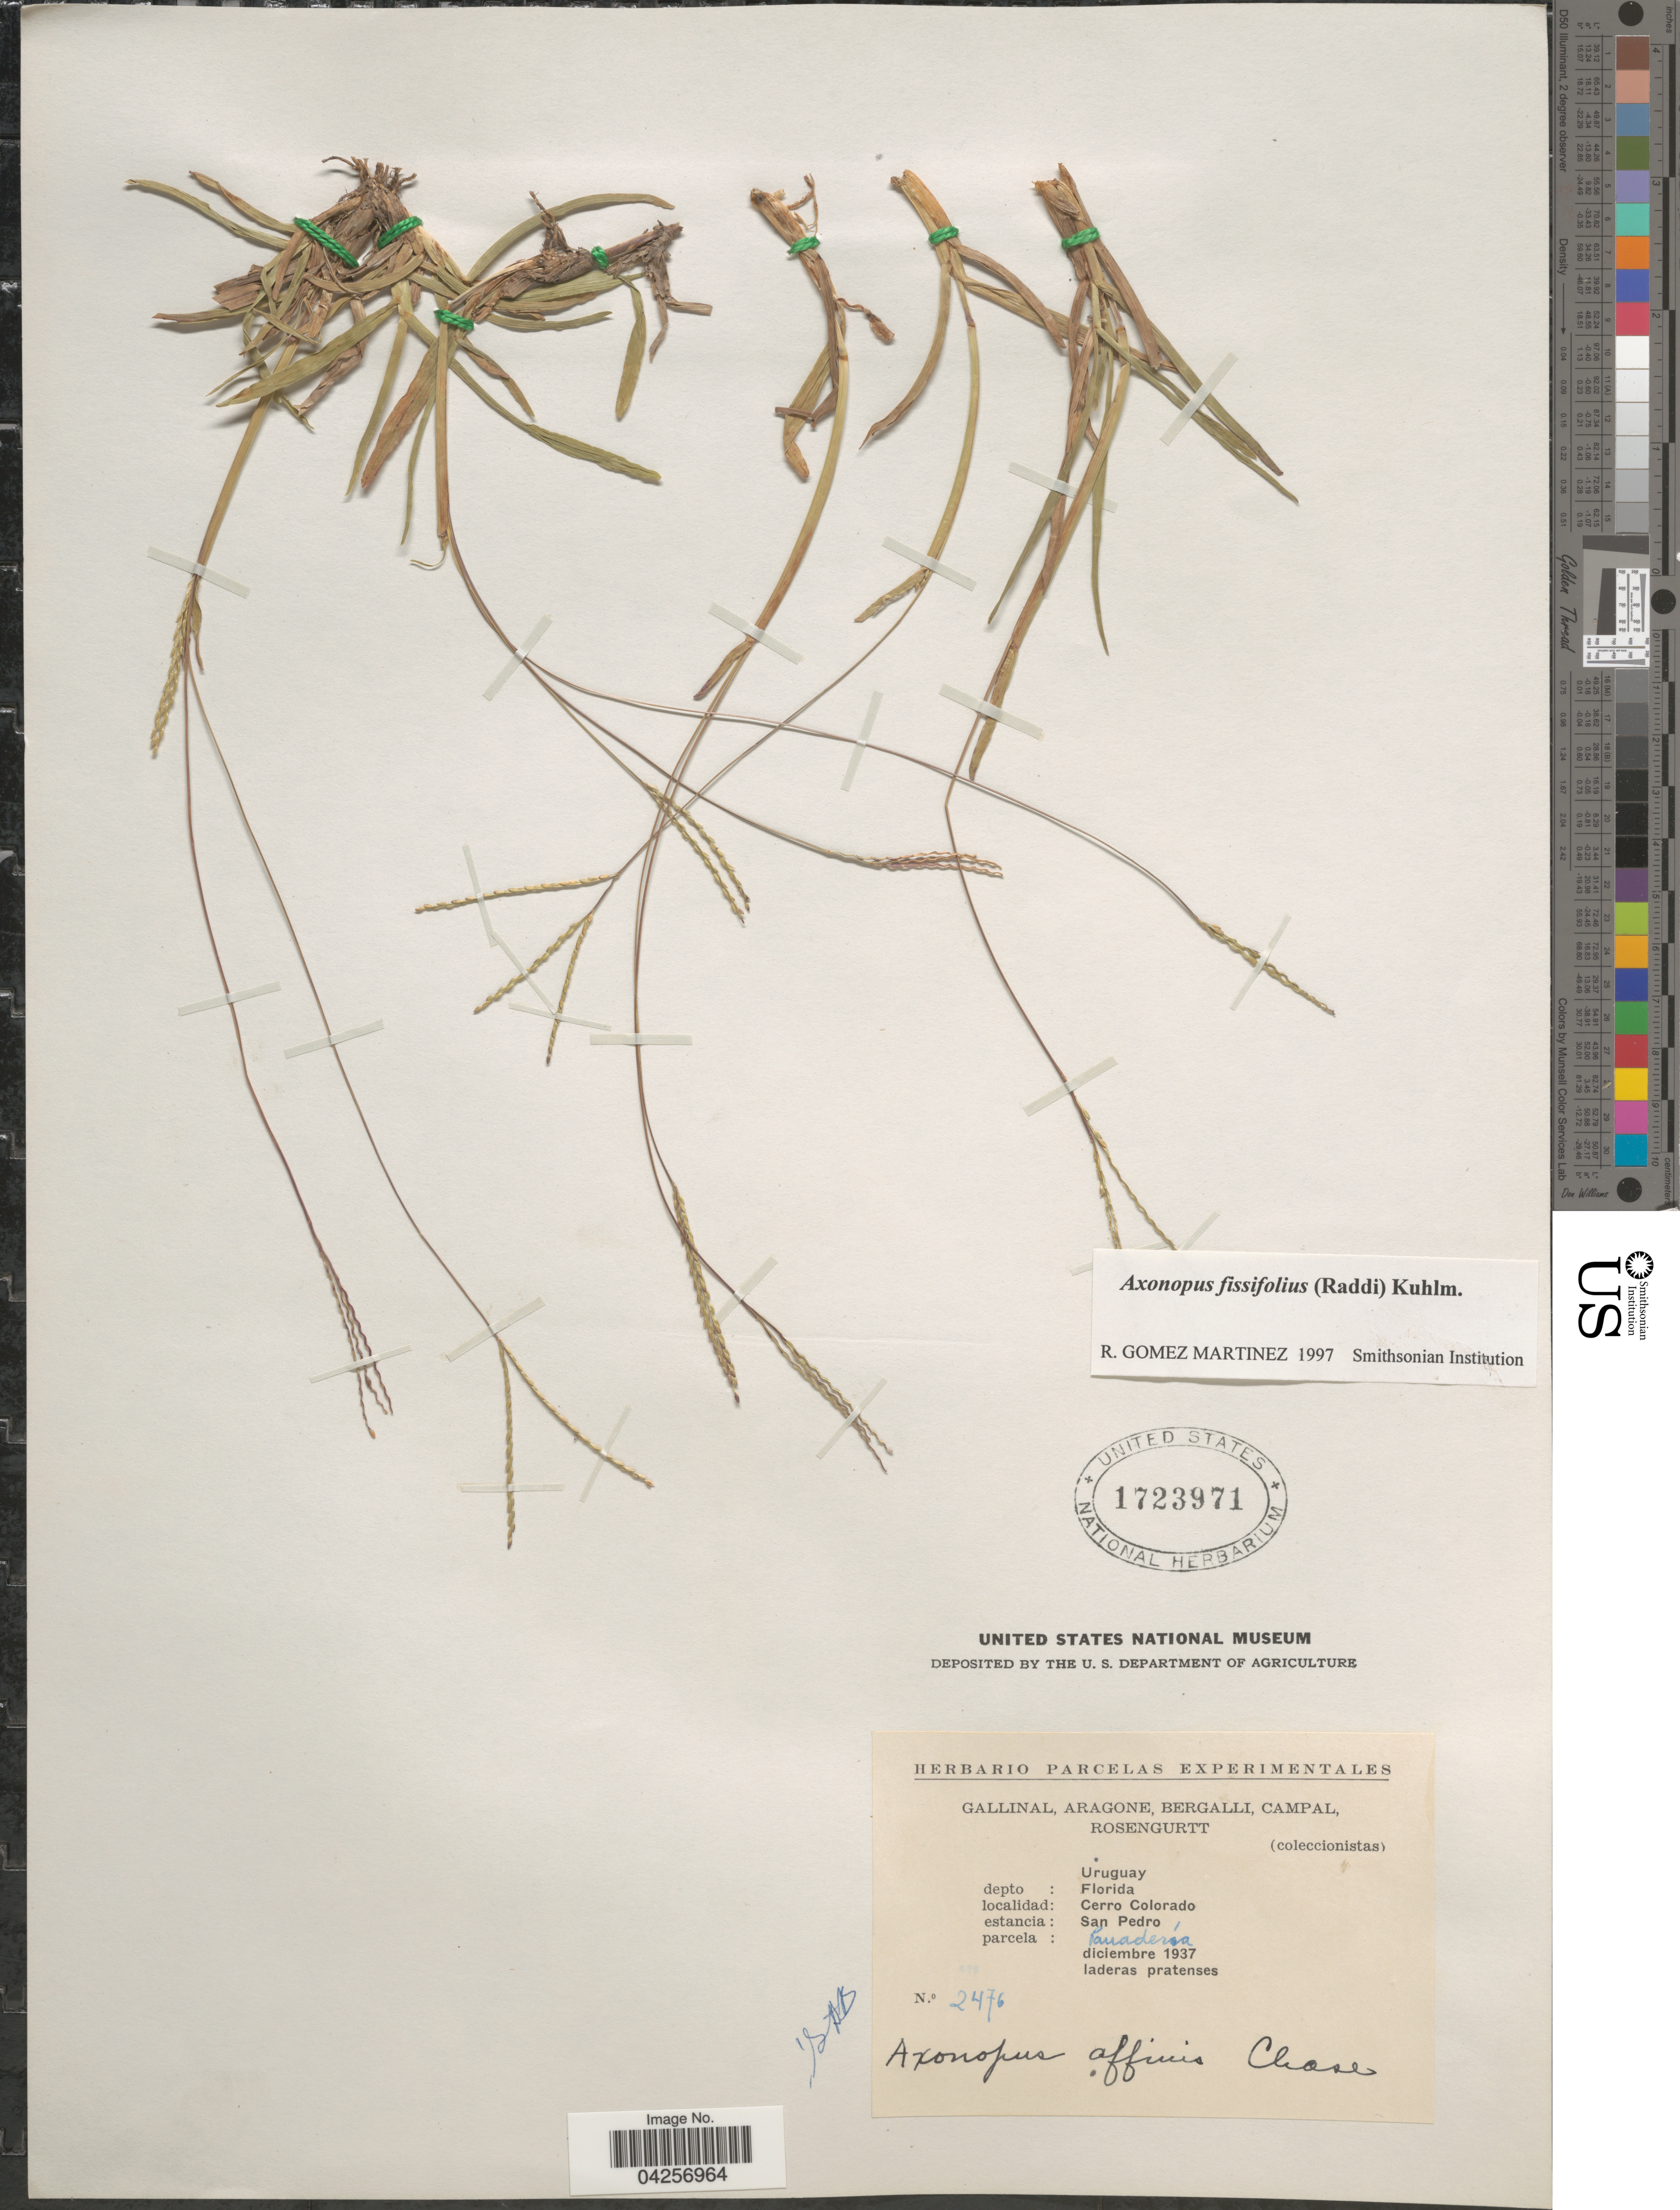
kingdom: Plantae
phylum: Tracheophyta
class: Liliopsida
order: Poales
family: Poaceae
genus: Axonopus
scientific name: Axonopus fissifolius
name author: (Raddi) Kuhlm.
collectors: -. Gallinal, -- Aragone, -- Bergalli, -- Campal & Rosengurtt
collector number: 2476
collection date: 1937-12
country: Uruguay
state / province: Florida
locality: Depto: Florida. Cerro Colorado. Estancia: San Pedro.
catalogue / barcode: US 1723971